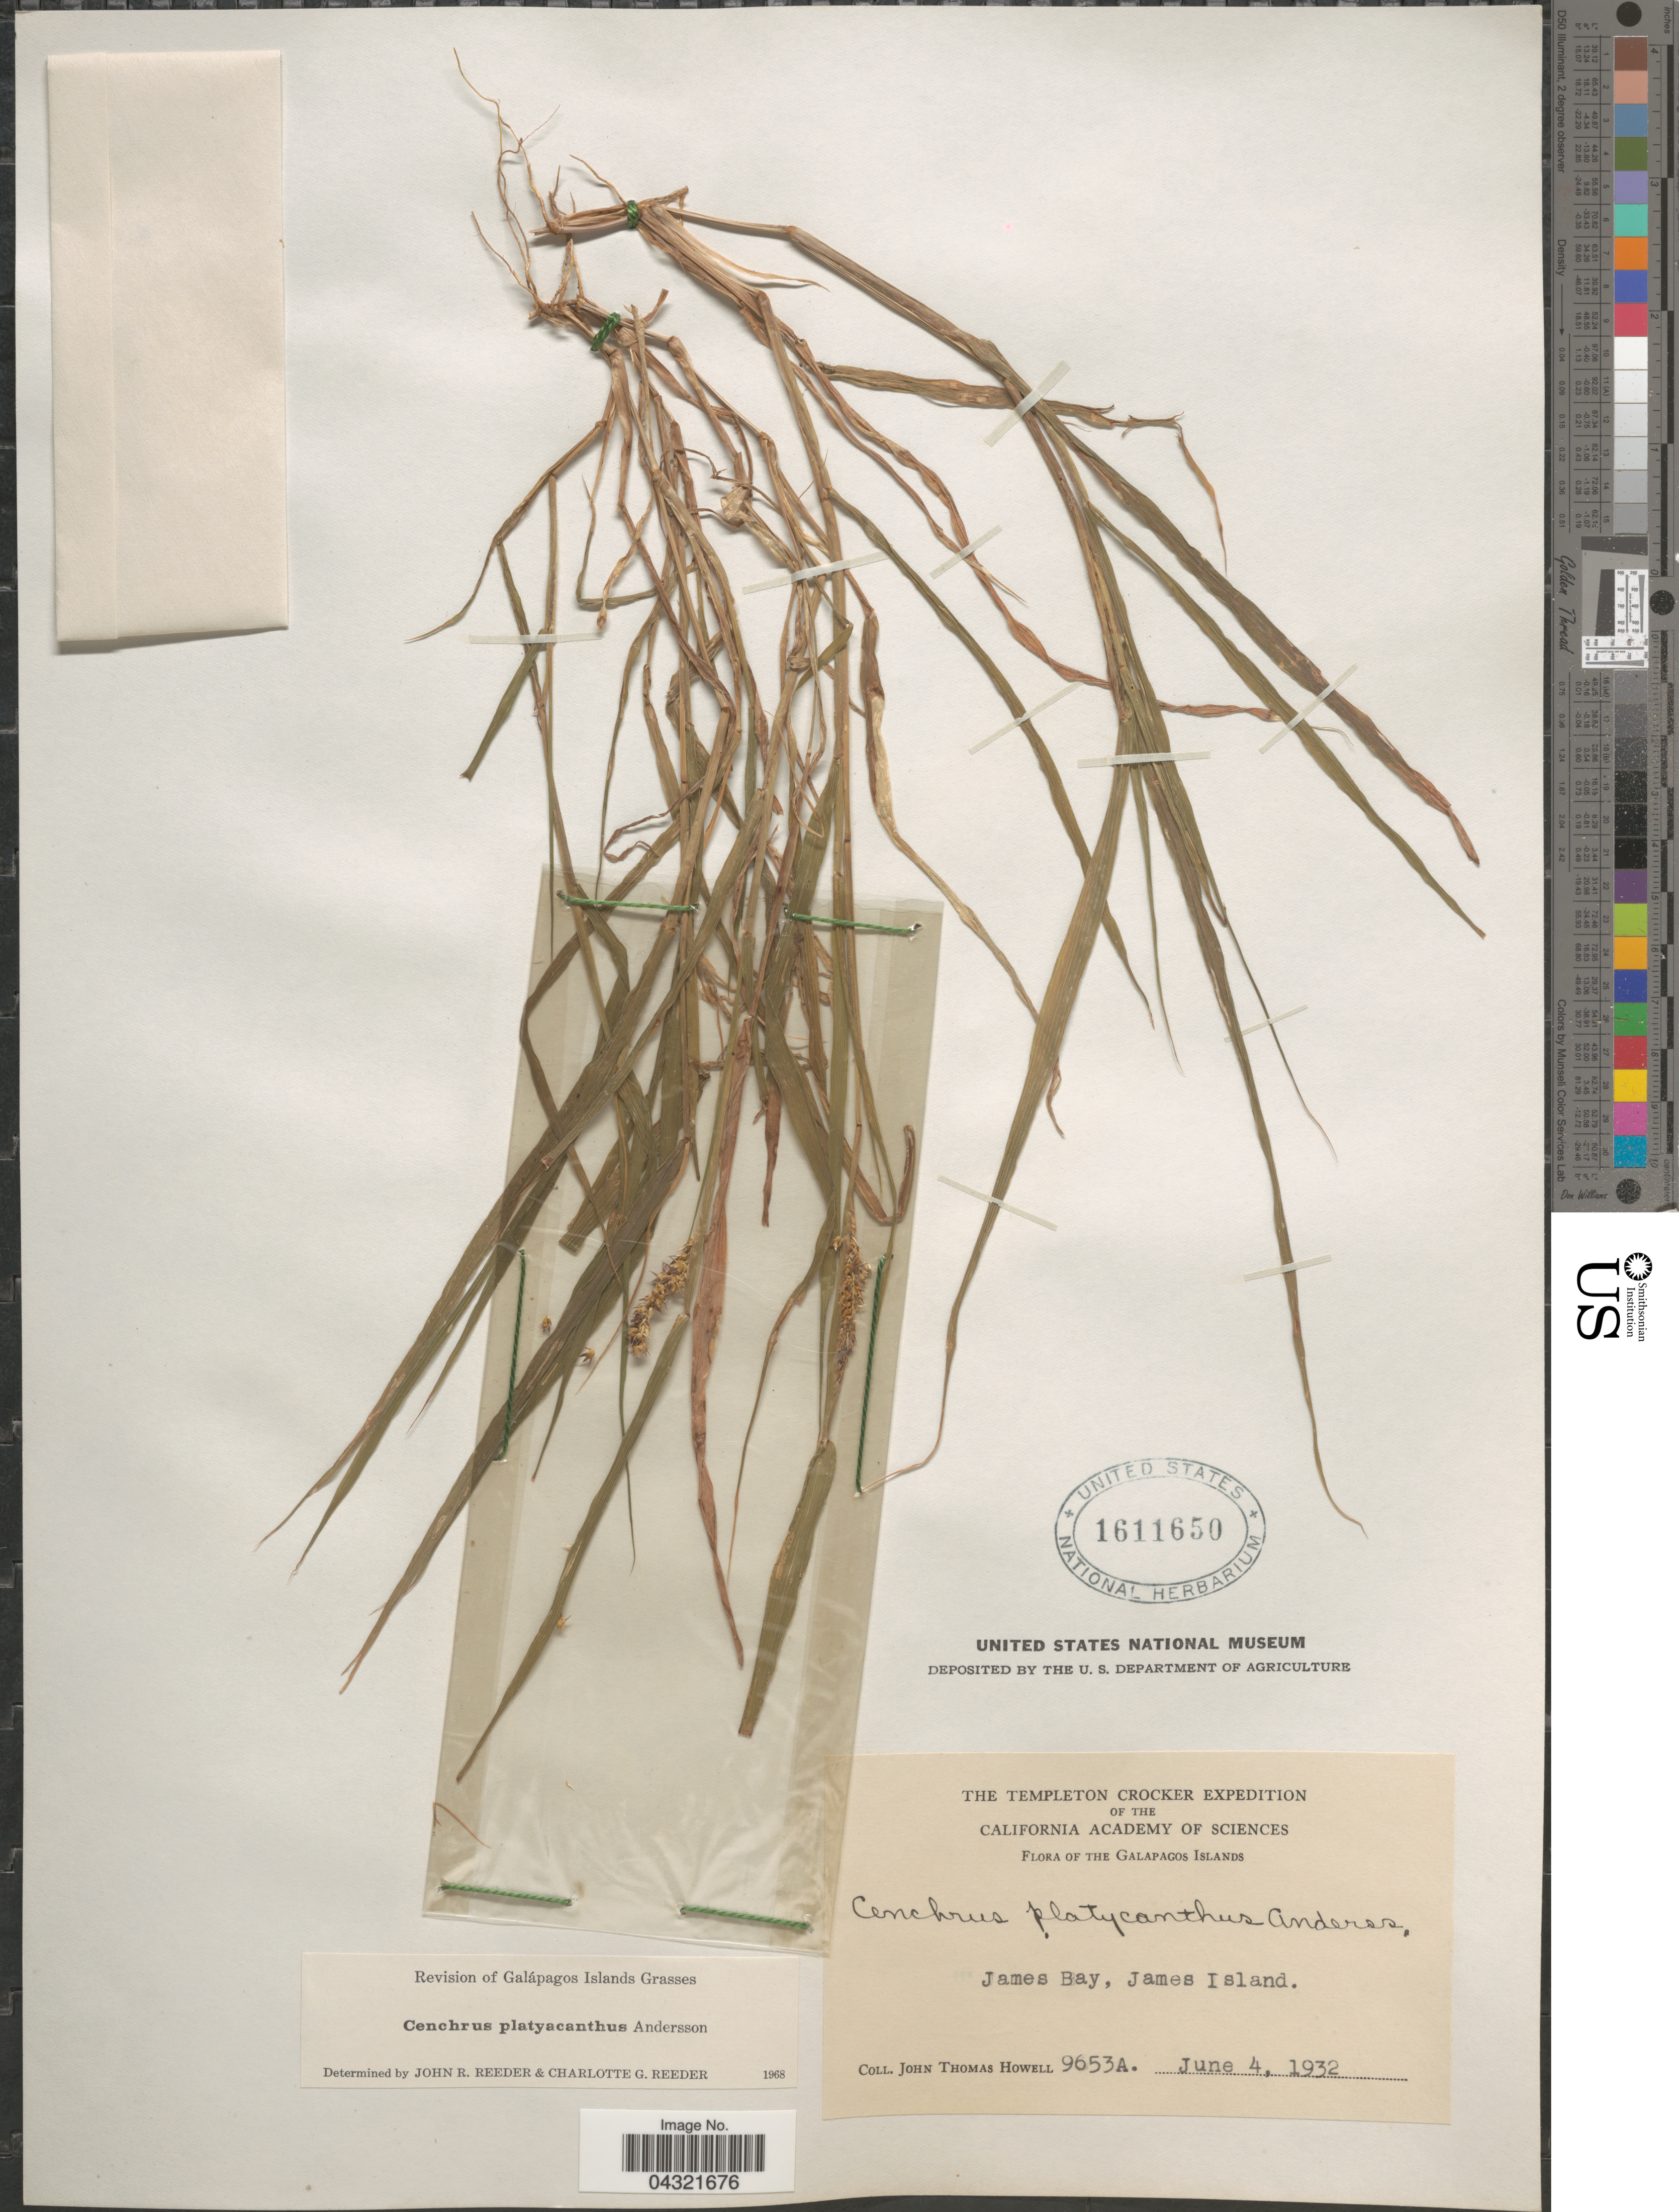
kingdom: Plantae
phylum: Tracheophyta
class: Liliopsida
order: Poales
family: Poaceae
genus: Cenchrus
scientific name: Cenchrus platyacanthus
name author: Andersson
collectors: J. T. Howell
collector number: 9653A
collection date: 1932-06-04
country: Ecuador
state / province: Colón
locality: The Templeton Crocker Expedition. The Galapagos Islands. James Bay, James Island.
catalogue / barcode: US 1611650